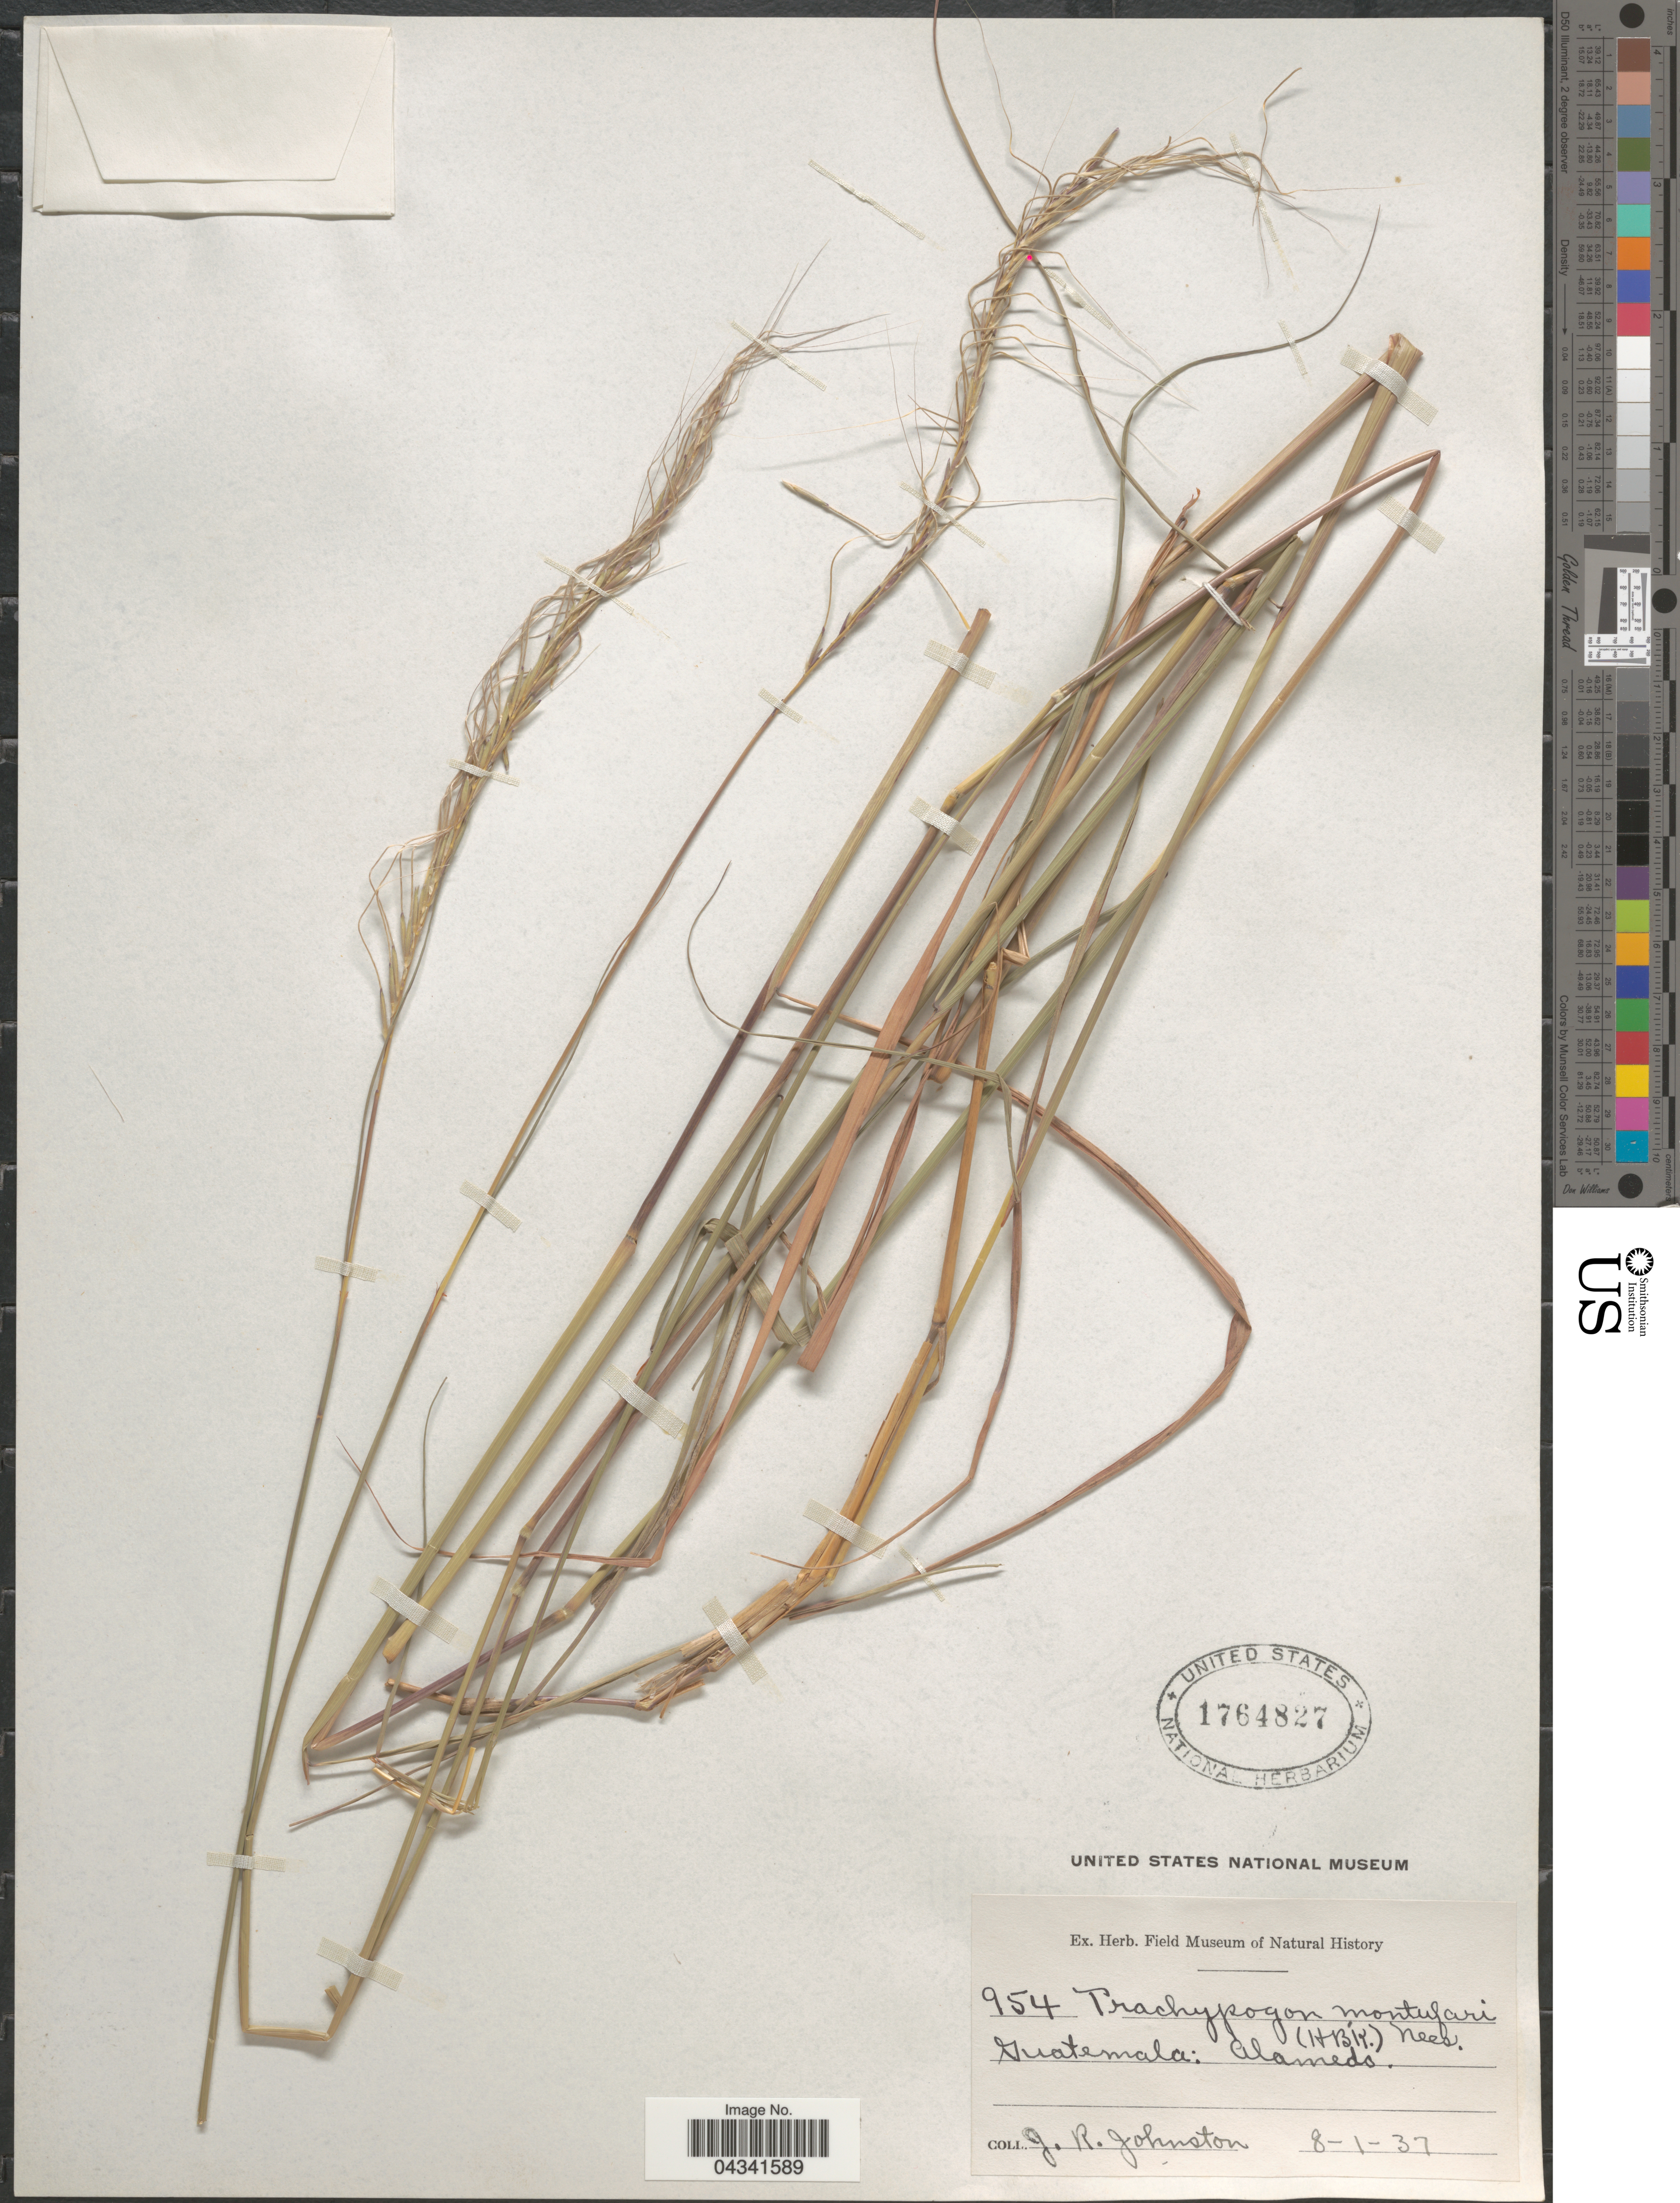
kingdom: Plantae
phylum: Tracheophyta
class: Liliopsida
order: Poales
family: Poaceae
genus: Trachypogon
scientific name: Trachypogon spicatus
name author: (L. f.) Kuntze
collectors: J. Johnston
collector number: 954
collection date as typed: Transcribed d/m/y: 8/1/37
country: Guatemala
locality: Alamedo.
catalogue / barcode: US 1764827